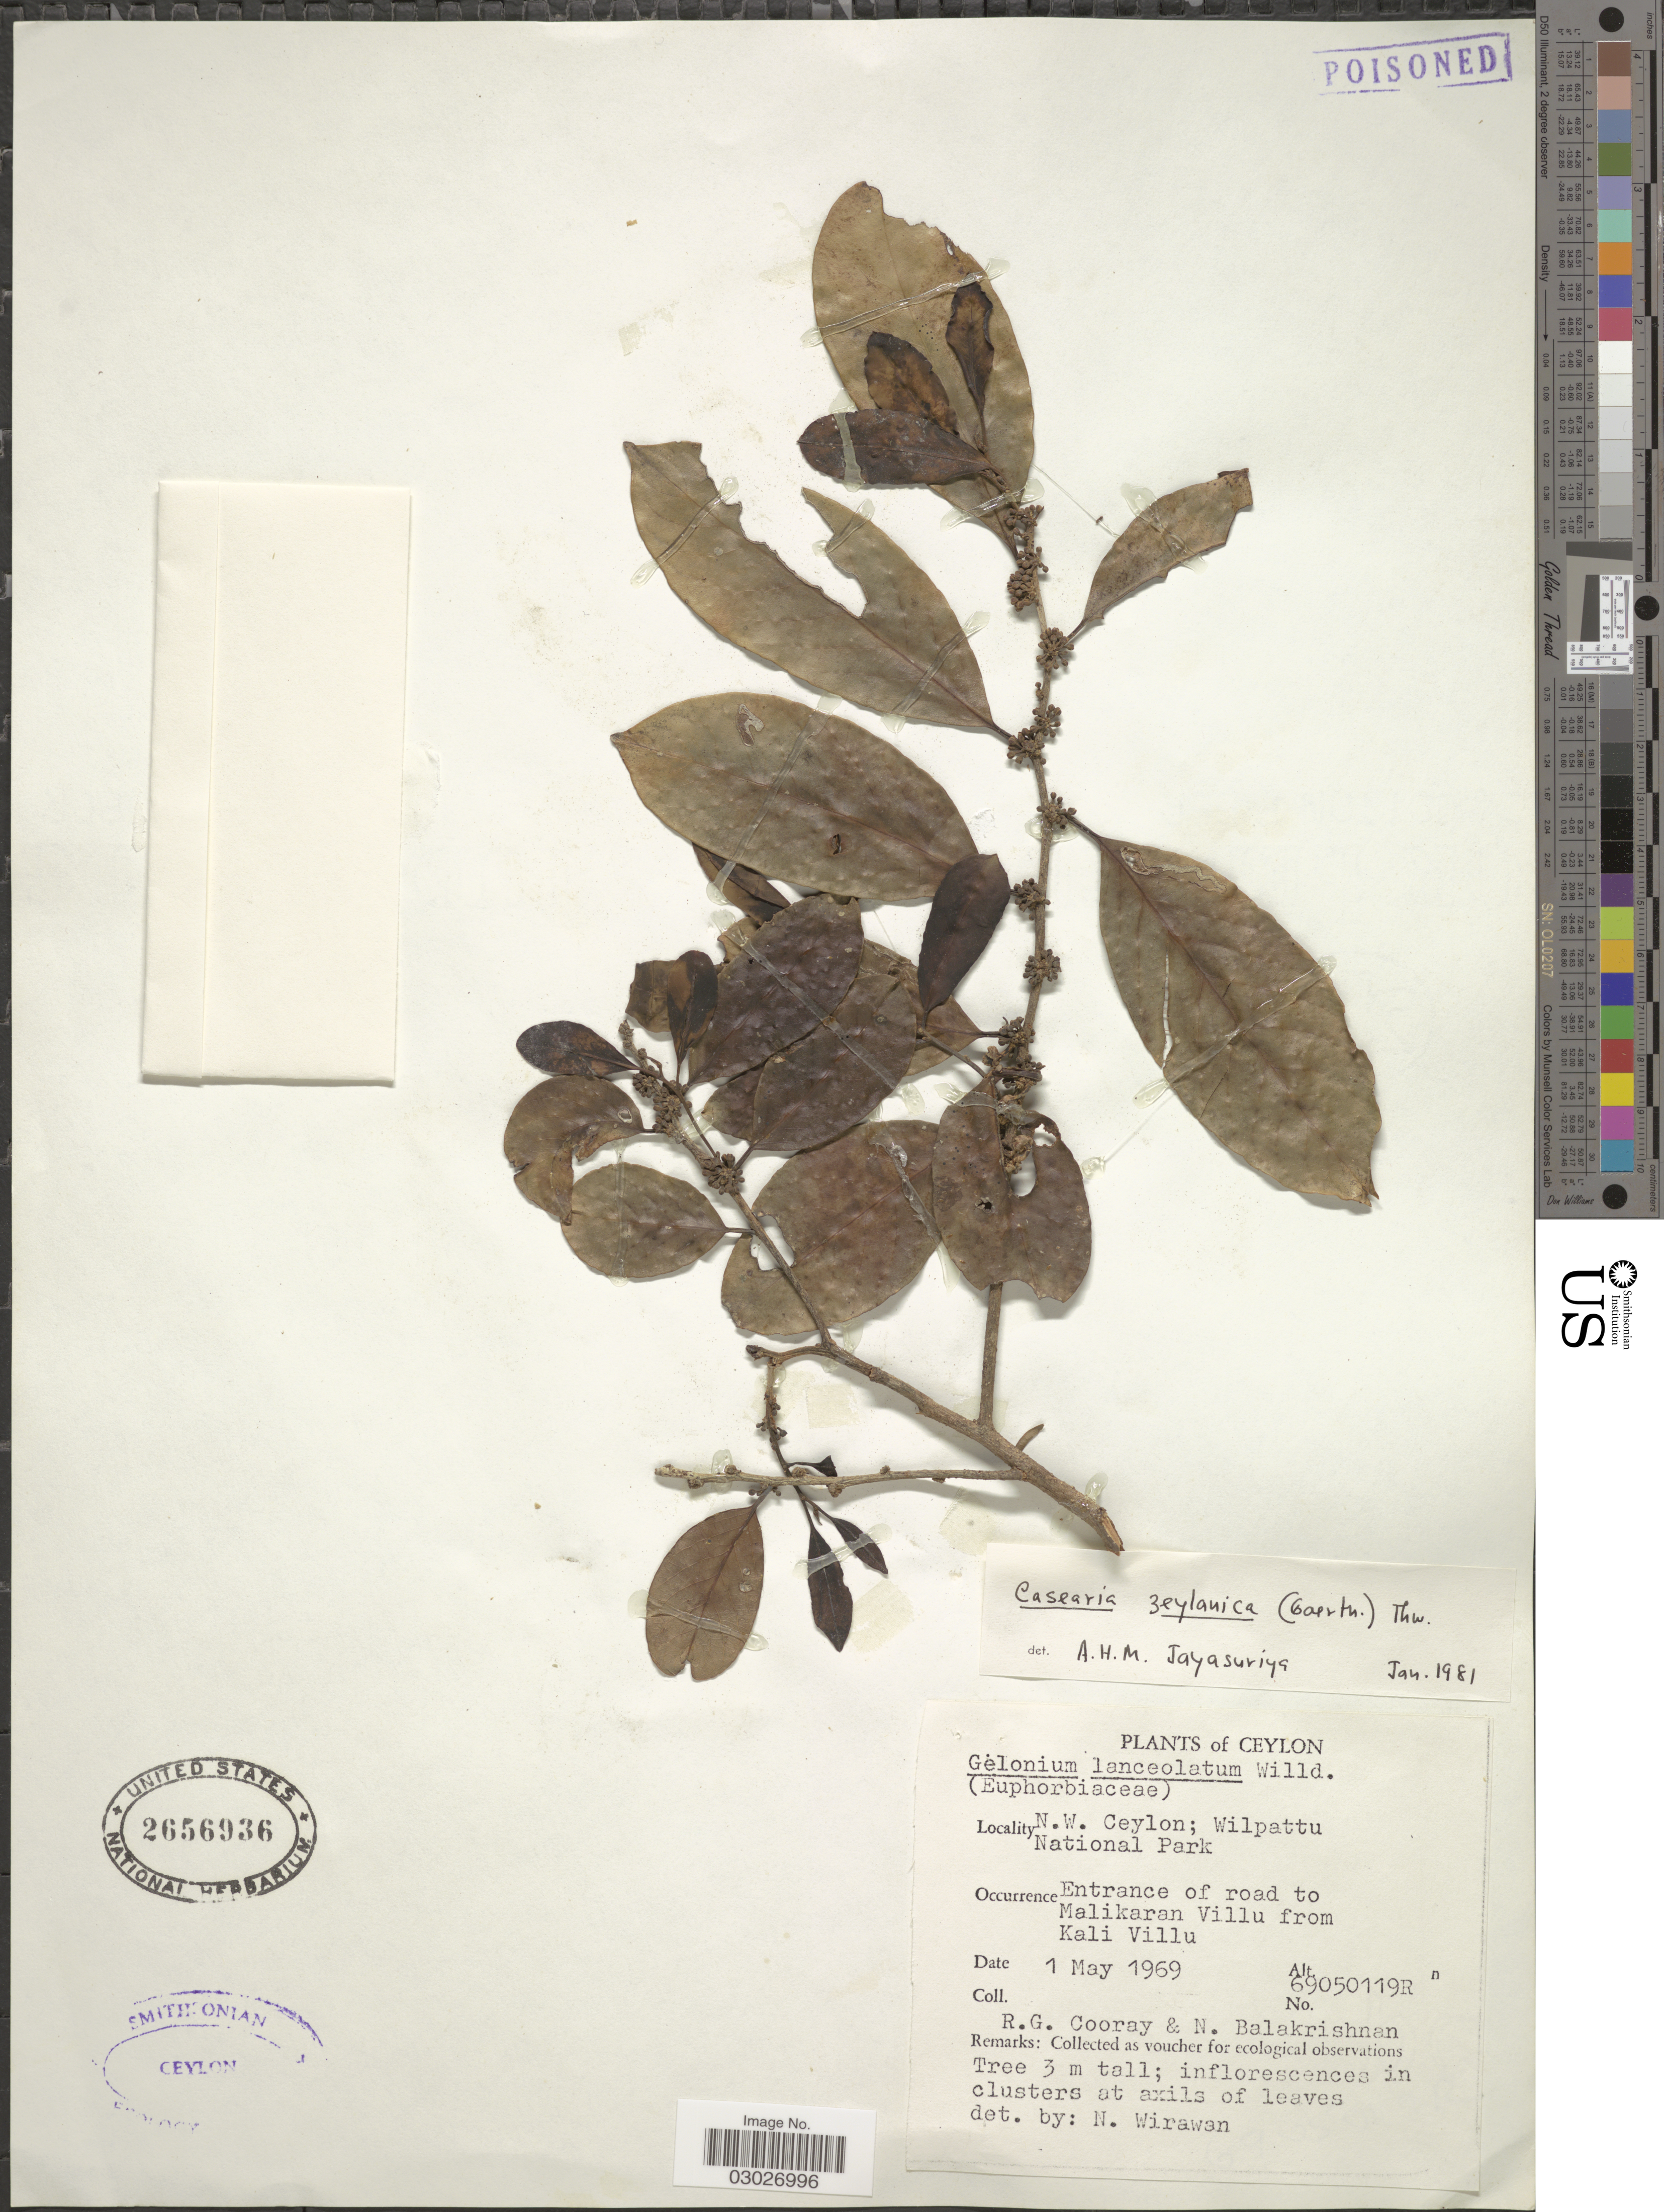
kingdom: Plantae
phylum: Tracheophyta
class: Magnoliopsida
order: Malpighiales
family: Salicaceae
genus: Casearia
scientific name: Casearia zeylanica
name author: Thwaites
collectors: R. Cooray & N. Balakrishnan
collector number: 69050119R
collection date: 1969-05-01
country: Sri Lanka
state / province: North Western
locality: N.W. Ceylon; Wilpattu National Park. Entrance of road to Malikaran Villu from Kali Villu.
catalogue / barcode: US 2656936